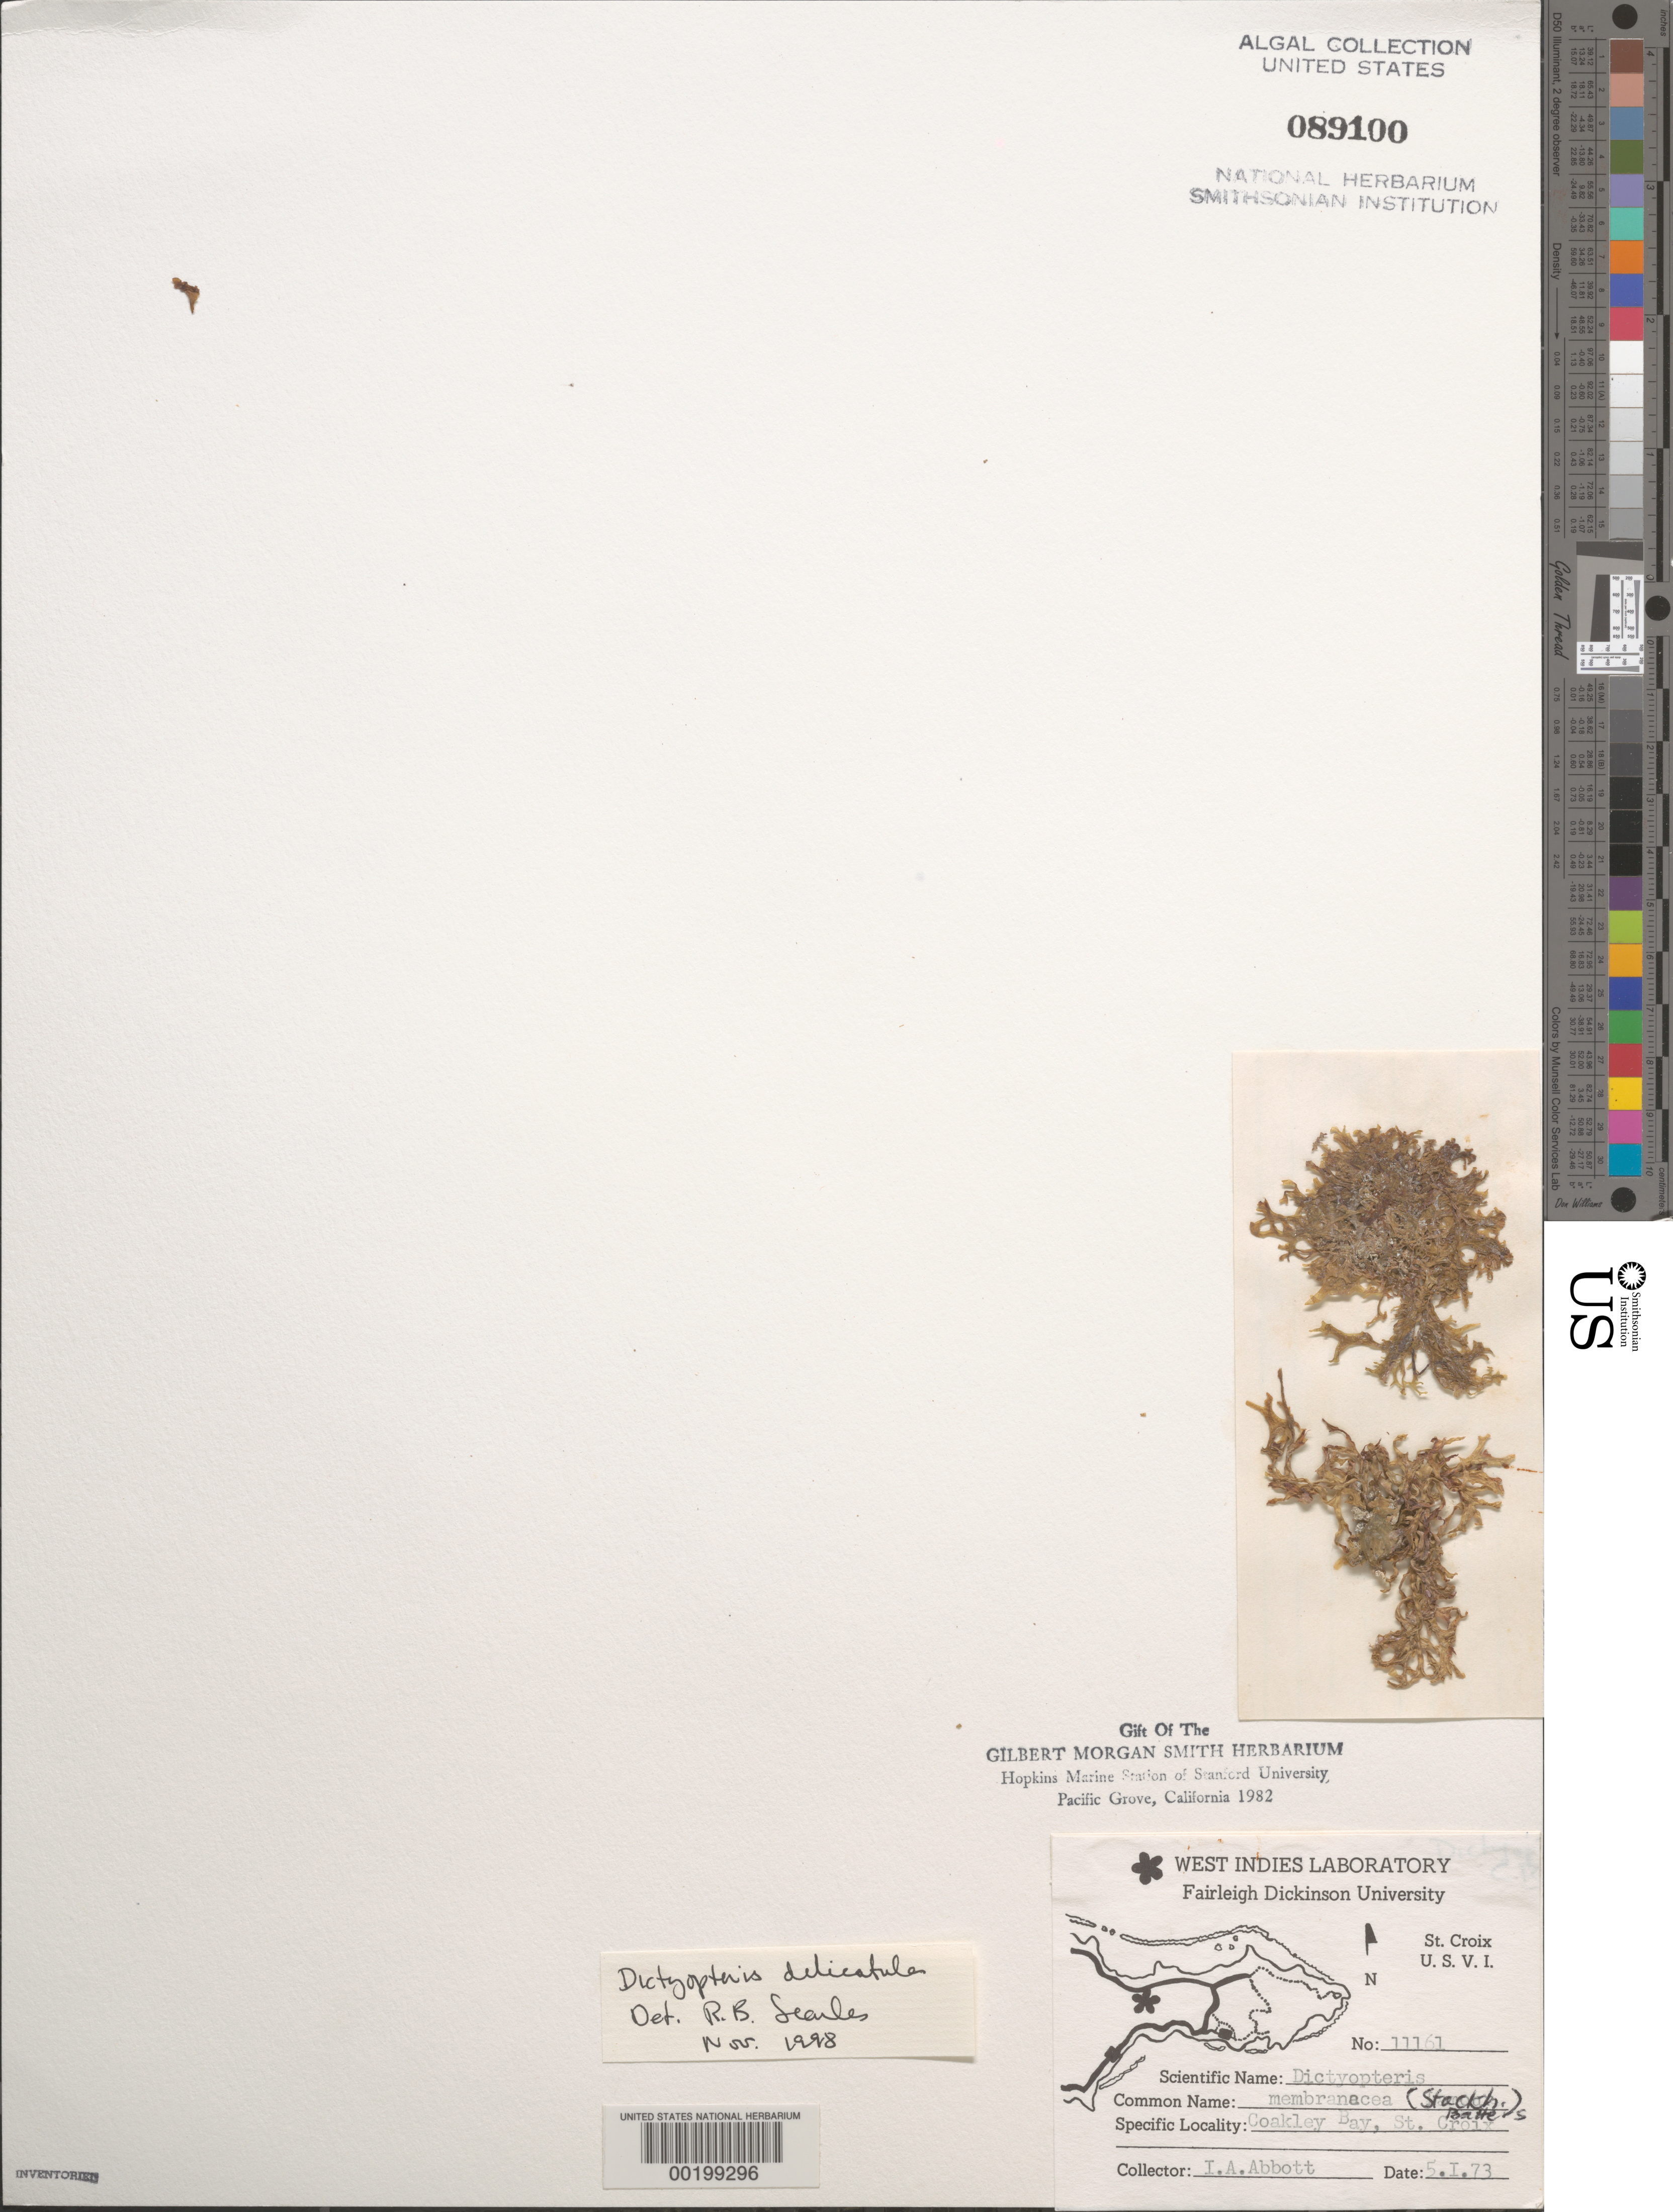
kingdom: Chromista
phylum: Ochrophyta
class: Phaeophyceae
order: Dictyotales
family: Dictyotaceae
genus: Dictyopteris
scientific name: Dictyopteris delicatula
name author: J.V.Lamouroux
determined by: Searles, R. B.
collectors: I. A. Abbott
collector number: IAA 11161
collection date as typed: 05 Jan 1973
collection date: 1973-01-05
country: U.S. Virgin Islands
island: St. Croix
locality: Coakley Bay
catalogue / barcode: US 89100